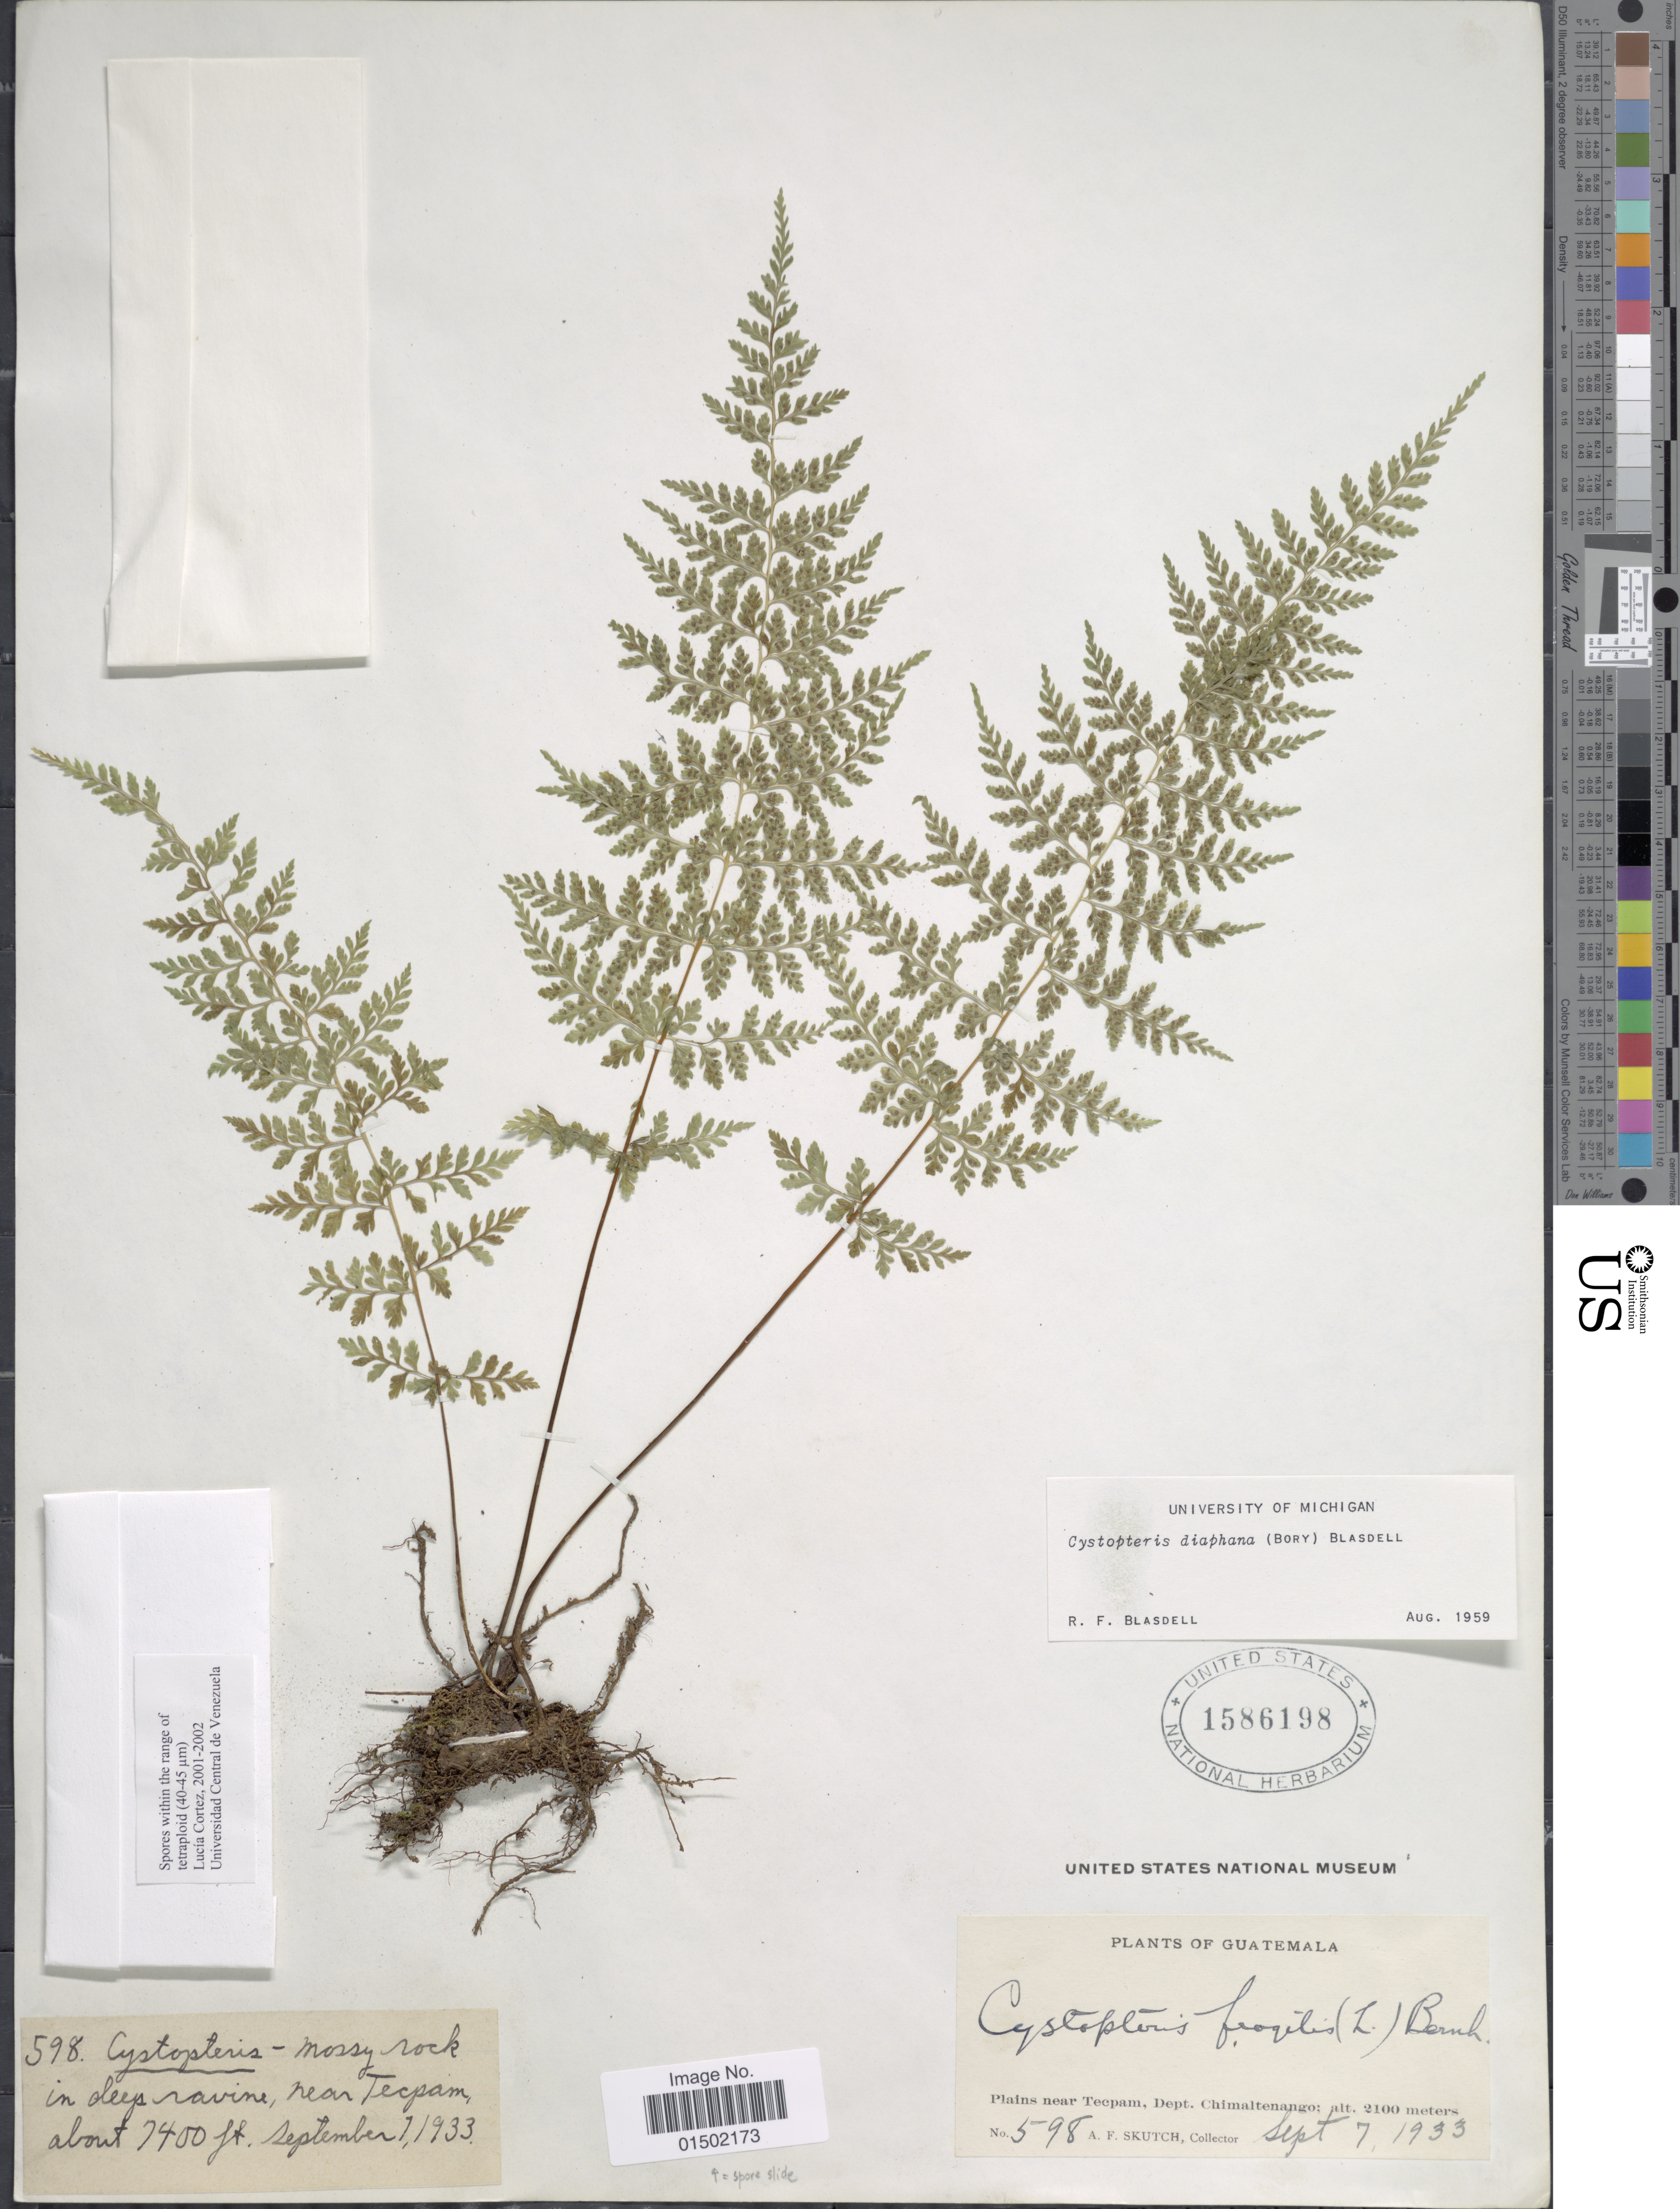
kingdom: Plantae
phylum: Tracheophyta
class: Polypodiopsida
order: Polypodiales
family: Cystopteridaceae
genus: Cystopteris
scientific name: Cystopteris diaphana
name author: (Bory) Blasdell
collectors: A. F. Skutch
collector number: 598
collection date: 1933-09-07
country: Guatemala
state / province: Chimaltenango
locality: Plains near Teepam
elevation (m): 2100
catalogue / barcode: US 1586198